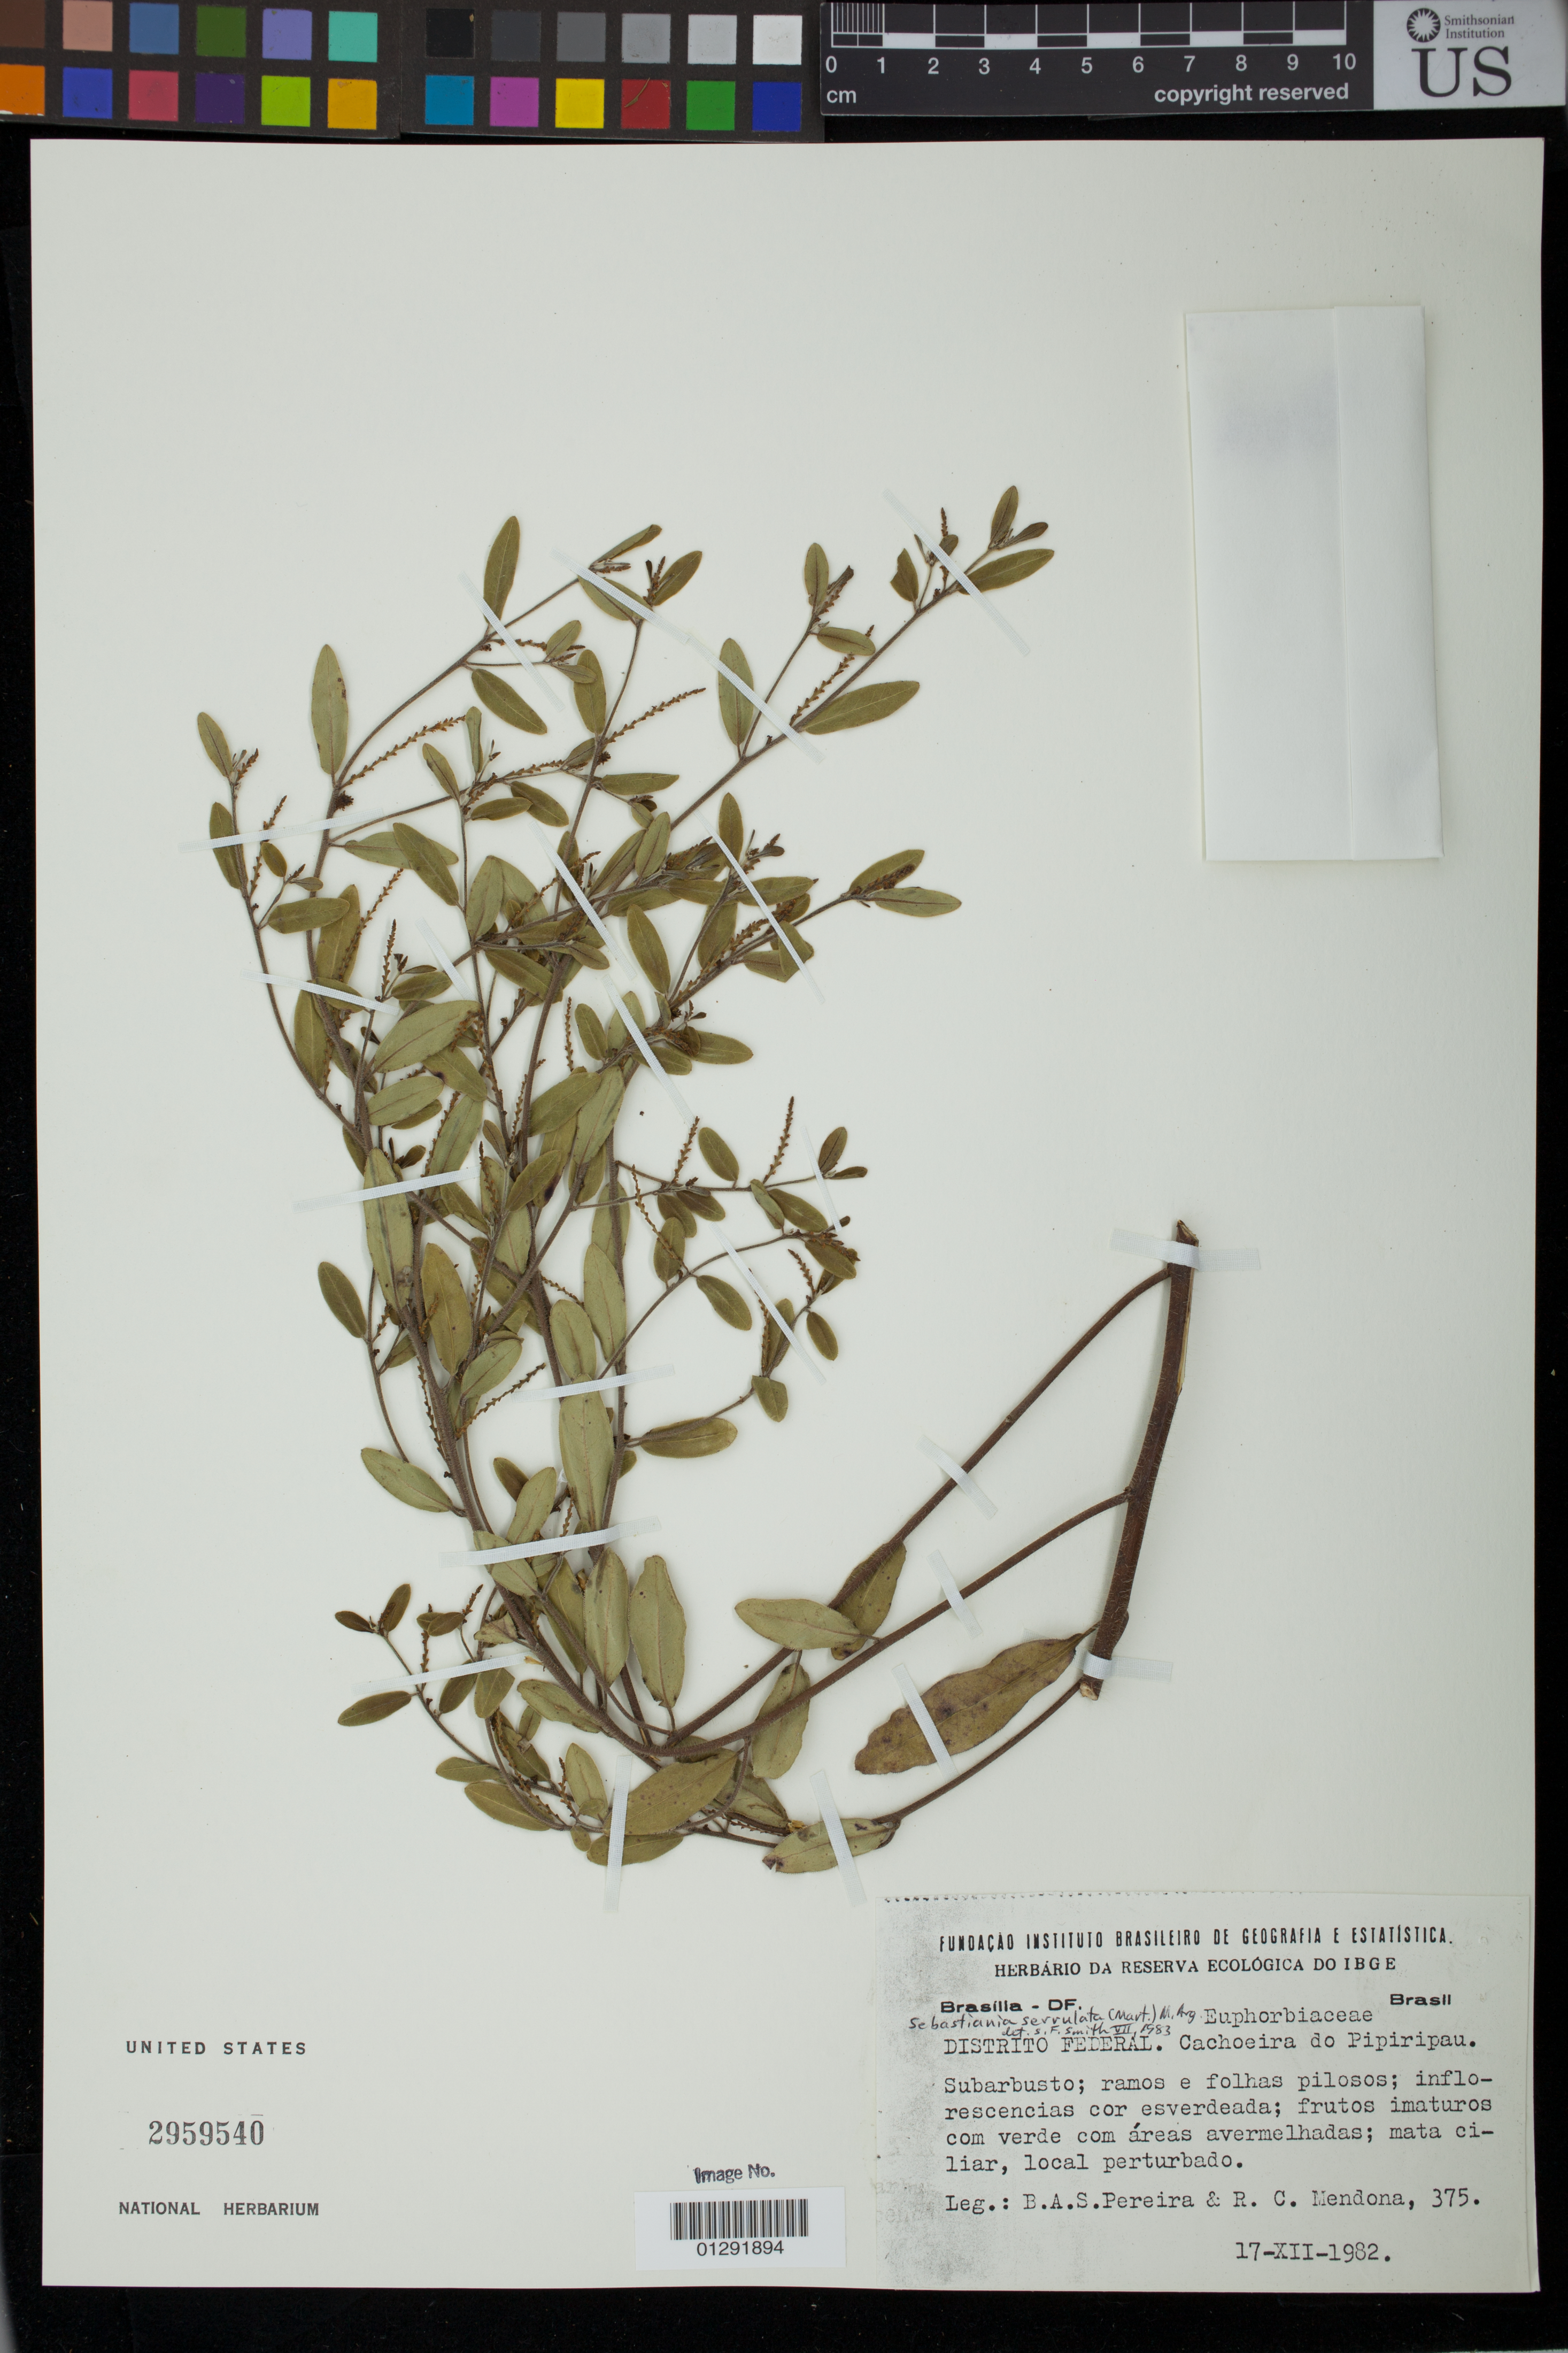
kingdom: Plantae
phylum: Tracheophyta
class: Magnoliopsida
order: Malpighiales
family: Euphorbiaceae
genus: Sebastiania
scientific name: Sebastiania serrulata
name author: (Mart.) Müll. Arg.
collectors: B. A. S. Pereira & R. Mendona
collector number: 375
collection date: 1982-12-17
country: Brazil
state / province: Distrito Federal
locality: Brasilia. Cachoeira do Pipiripau.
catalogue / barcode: US 2959540